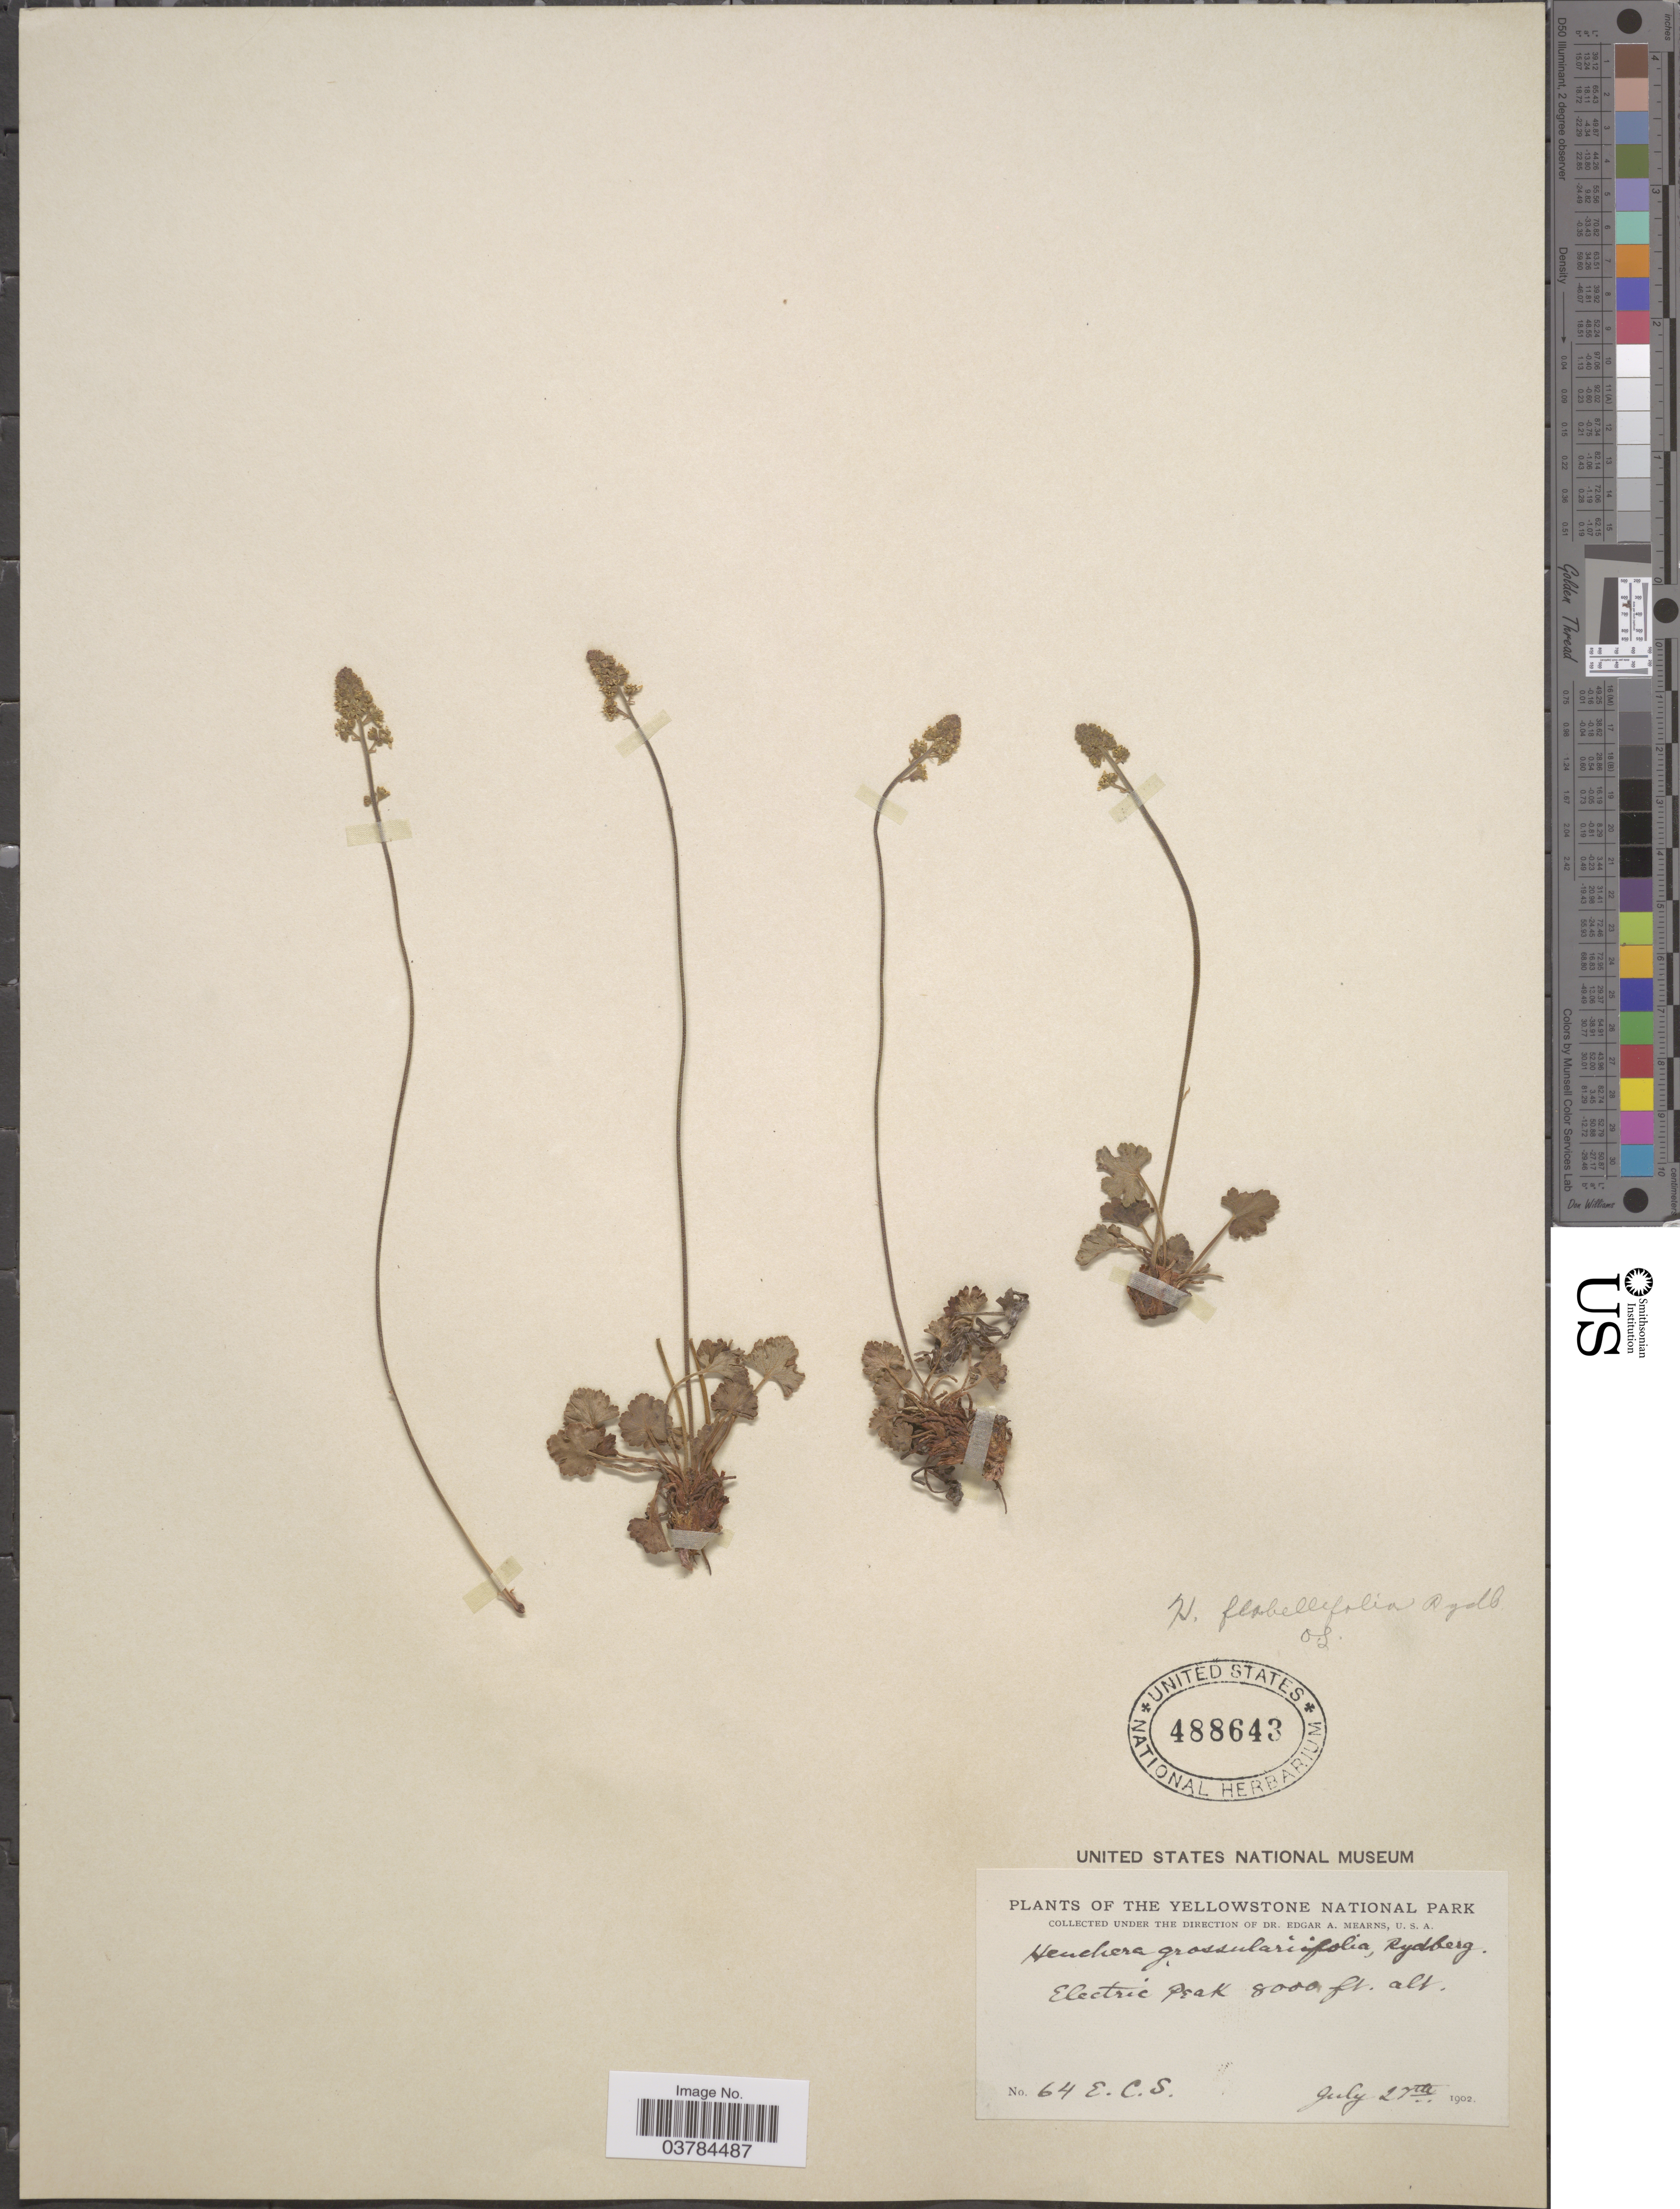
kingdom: Plantae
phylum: Tracheophyta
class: Magnoliopsida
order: Saxifragales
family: Saxifragaceae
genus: Heuchera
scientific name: Heuchera flabellifolia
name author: Rydb.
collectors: E. C. S.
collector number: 64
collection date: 1902-07-27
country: United States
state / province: Montana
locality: The Yellowstone National Park. Electric Peak.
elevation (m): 2438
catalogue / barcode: US 488643